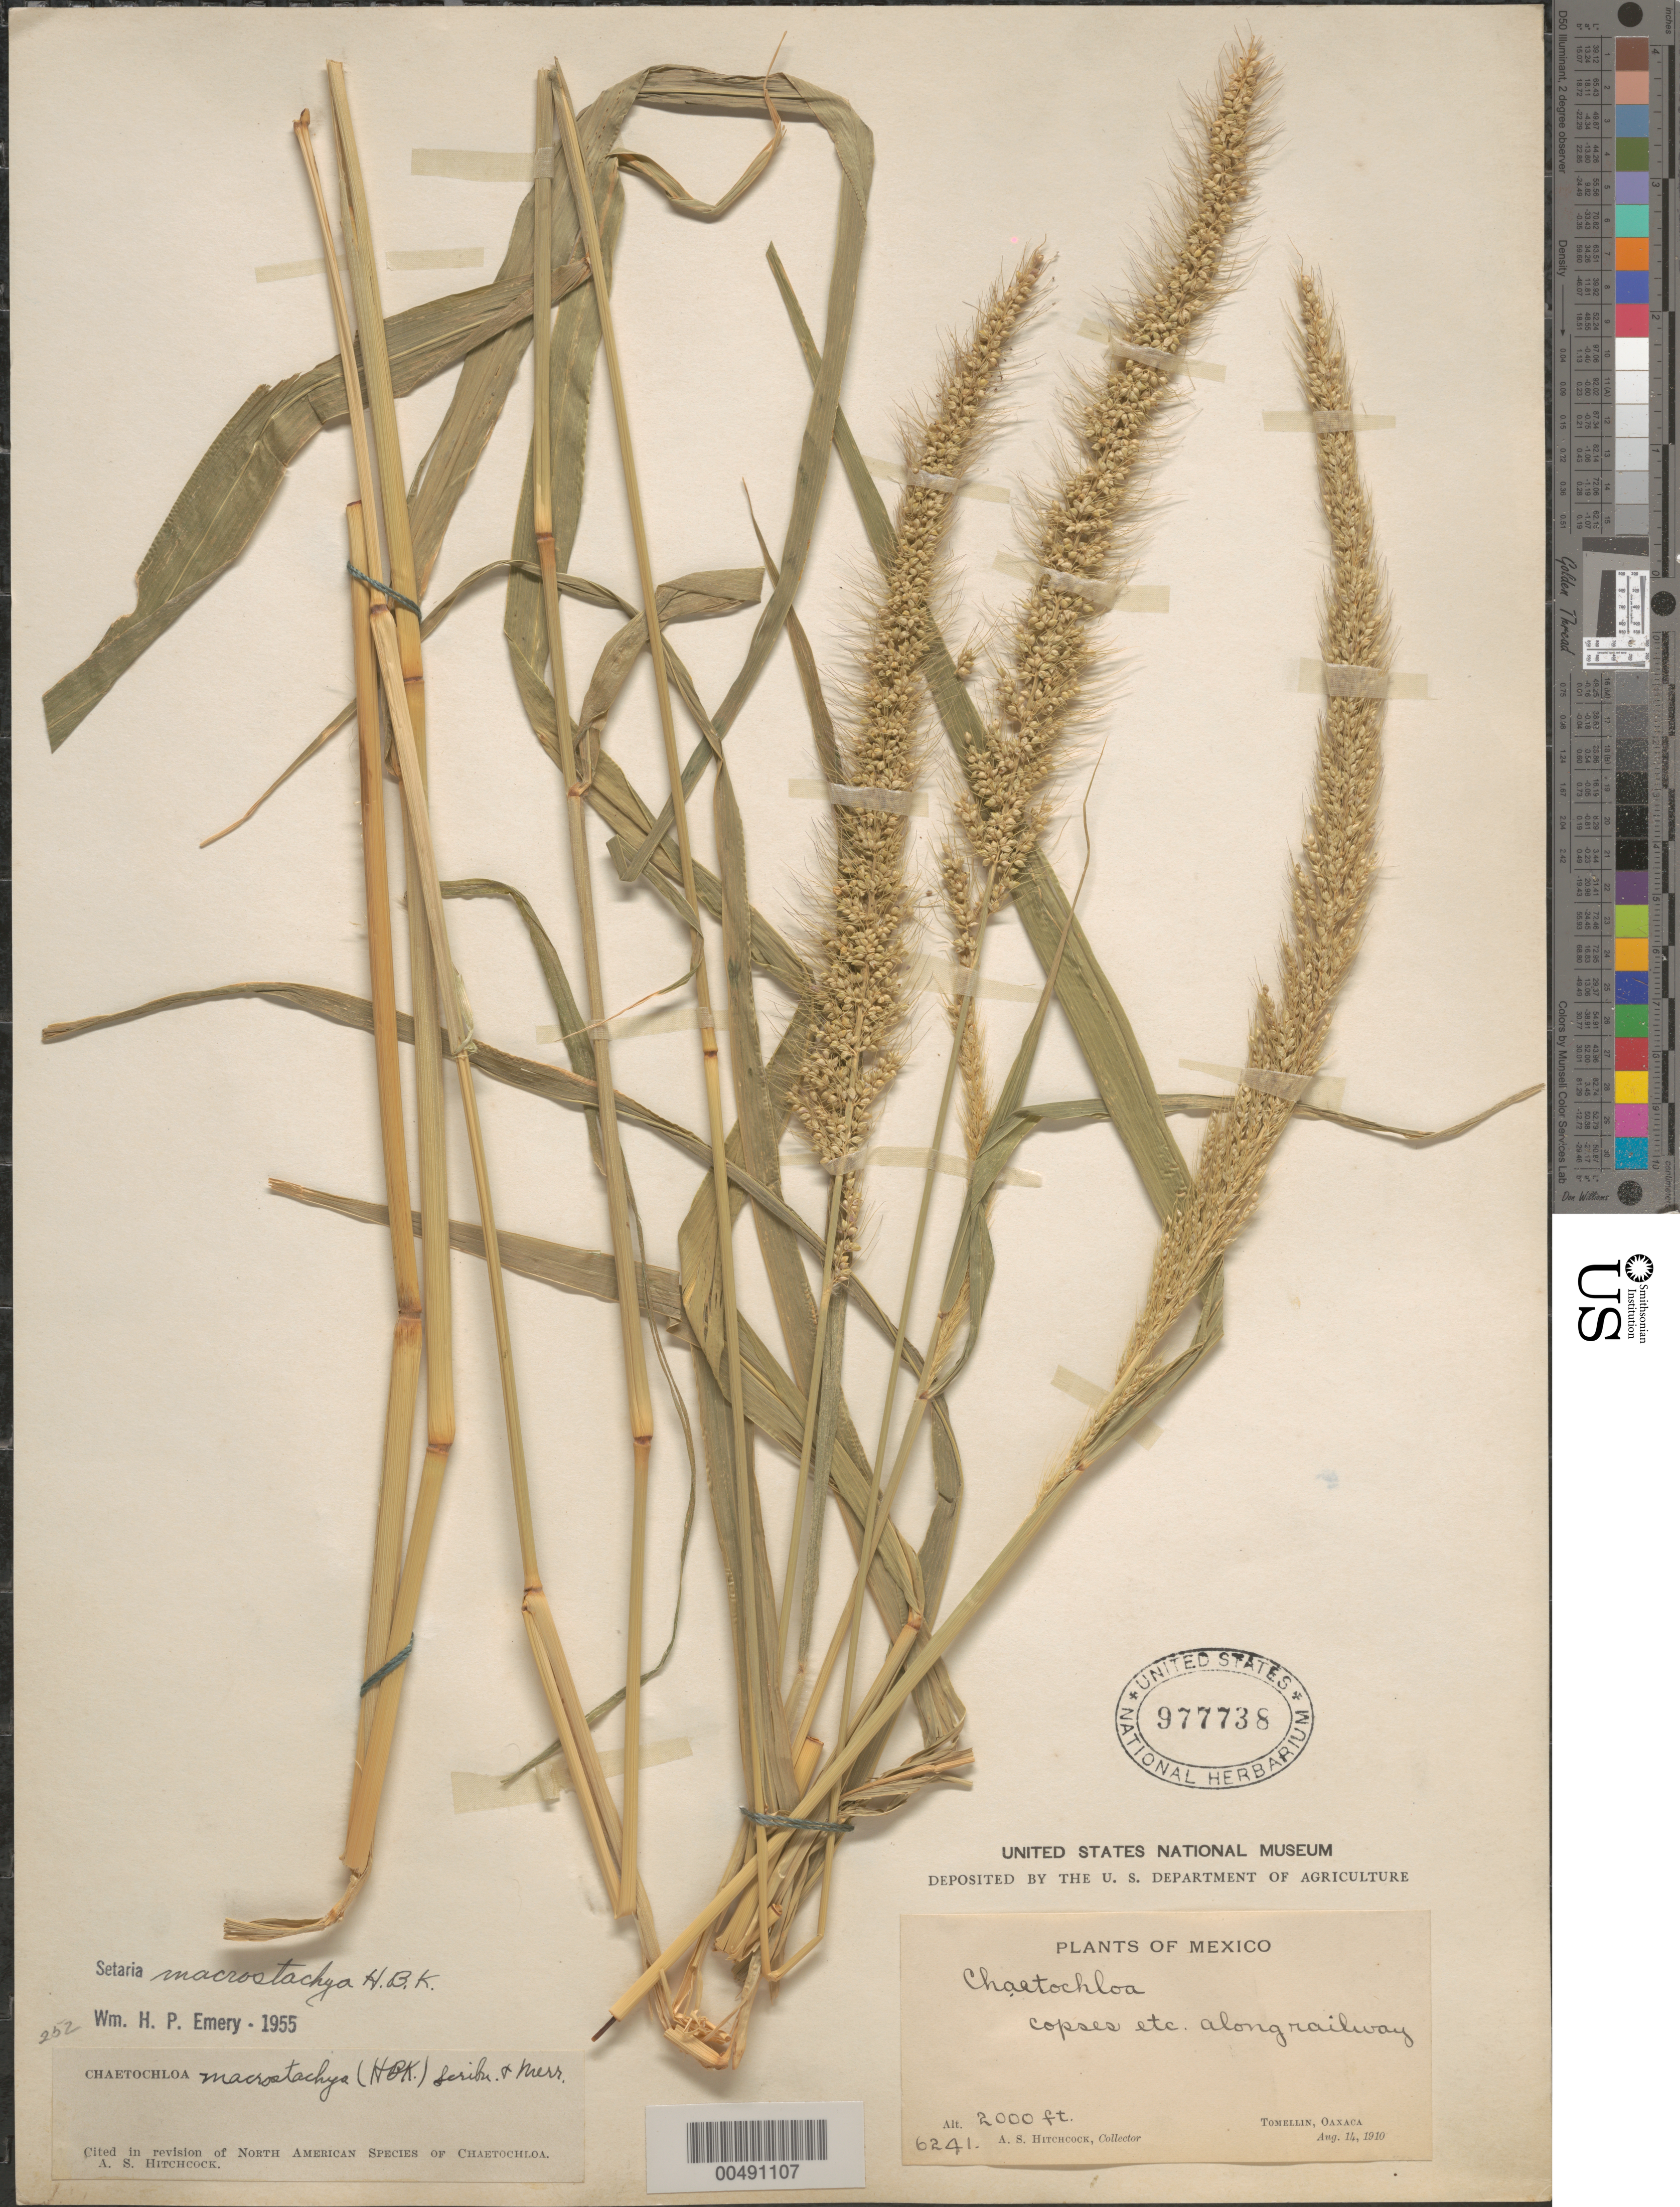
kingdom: Plantae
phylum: Tracheophyta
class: Liliopsida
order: Poales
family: Poaceae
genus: Setaria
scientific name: Setaria macrostachya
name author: Kunth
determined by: Emery, W. H. P.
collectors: A. S. Hitchcock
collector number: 6241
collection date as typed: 14 Aug 1910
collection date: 1910-08-14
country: Mexico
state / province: Oaxaca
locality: Tomellin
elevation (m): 610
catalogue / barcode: US 977738